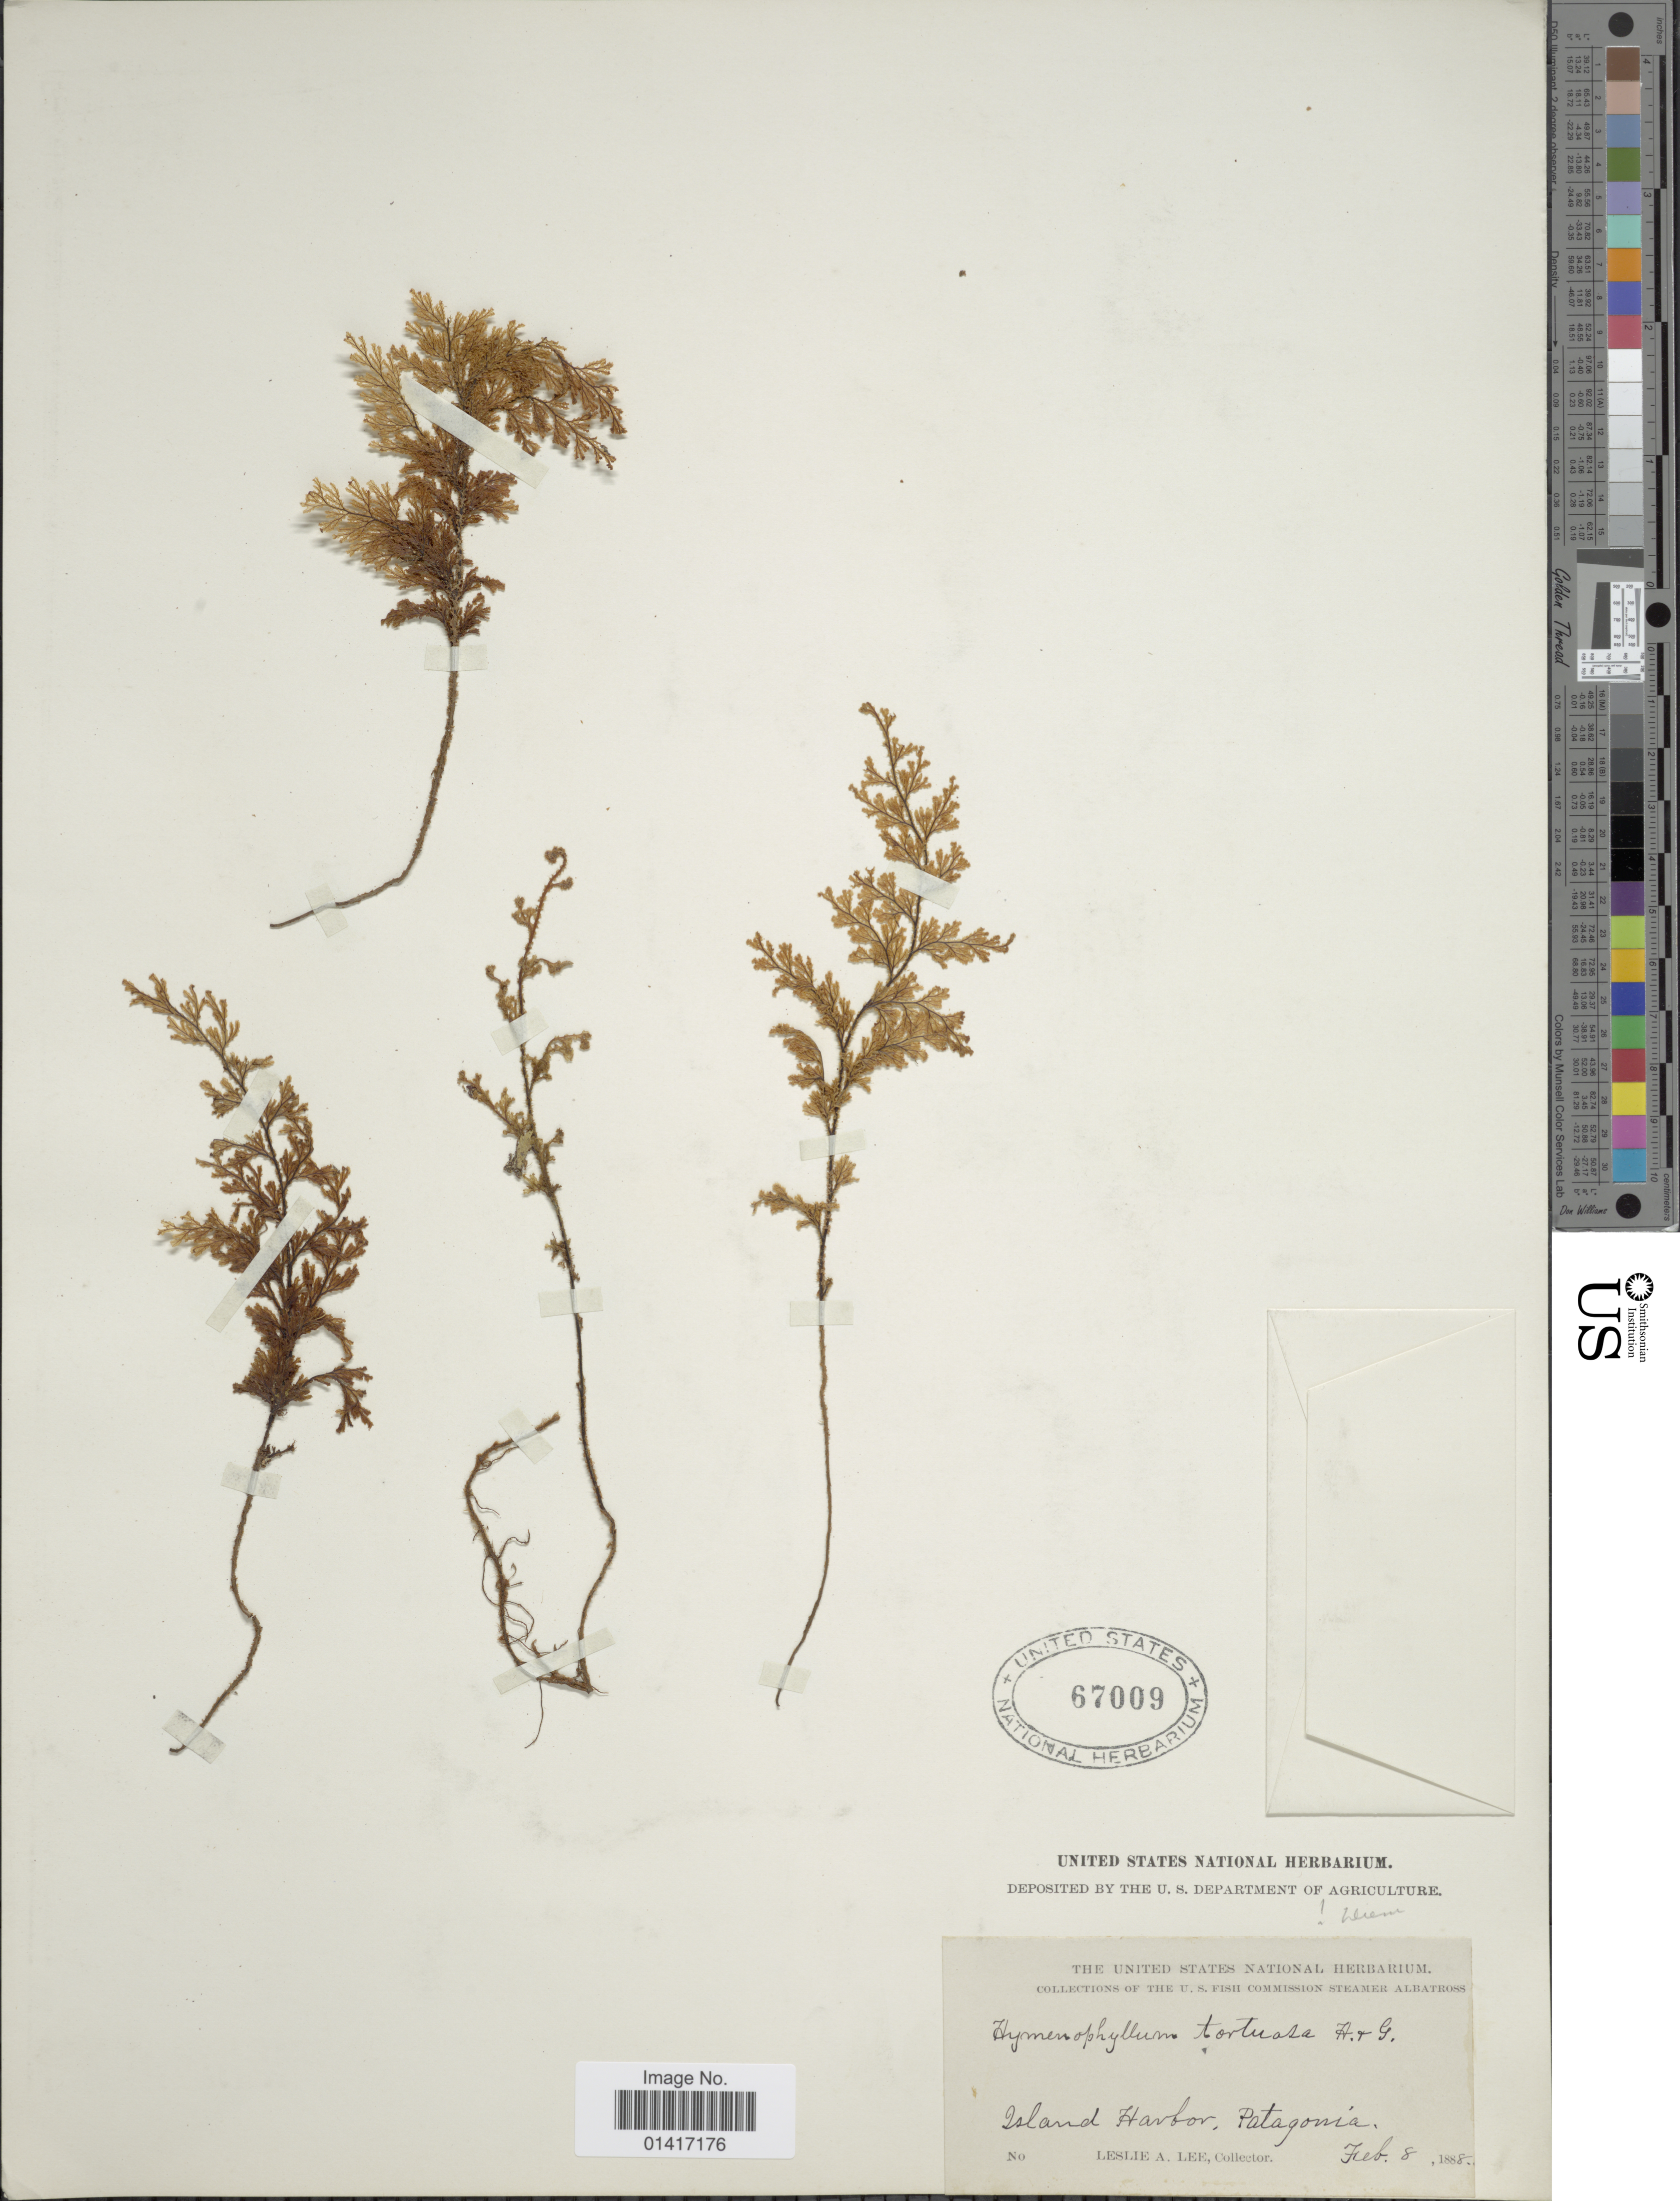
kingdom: Plantae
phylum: Tracheophyta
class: Polypodiopsida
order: Hymenophyllales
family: Hymenophyllaceae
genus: Hymenophyllum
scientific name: Hymenophyllum tortuosum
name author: Hook. & Grev.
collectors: L. Lee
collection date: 1888-02-08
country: Argentina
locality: Island Harbor, Patagonia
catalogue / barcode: US 67009